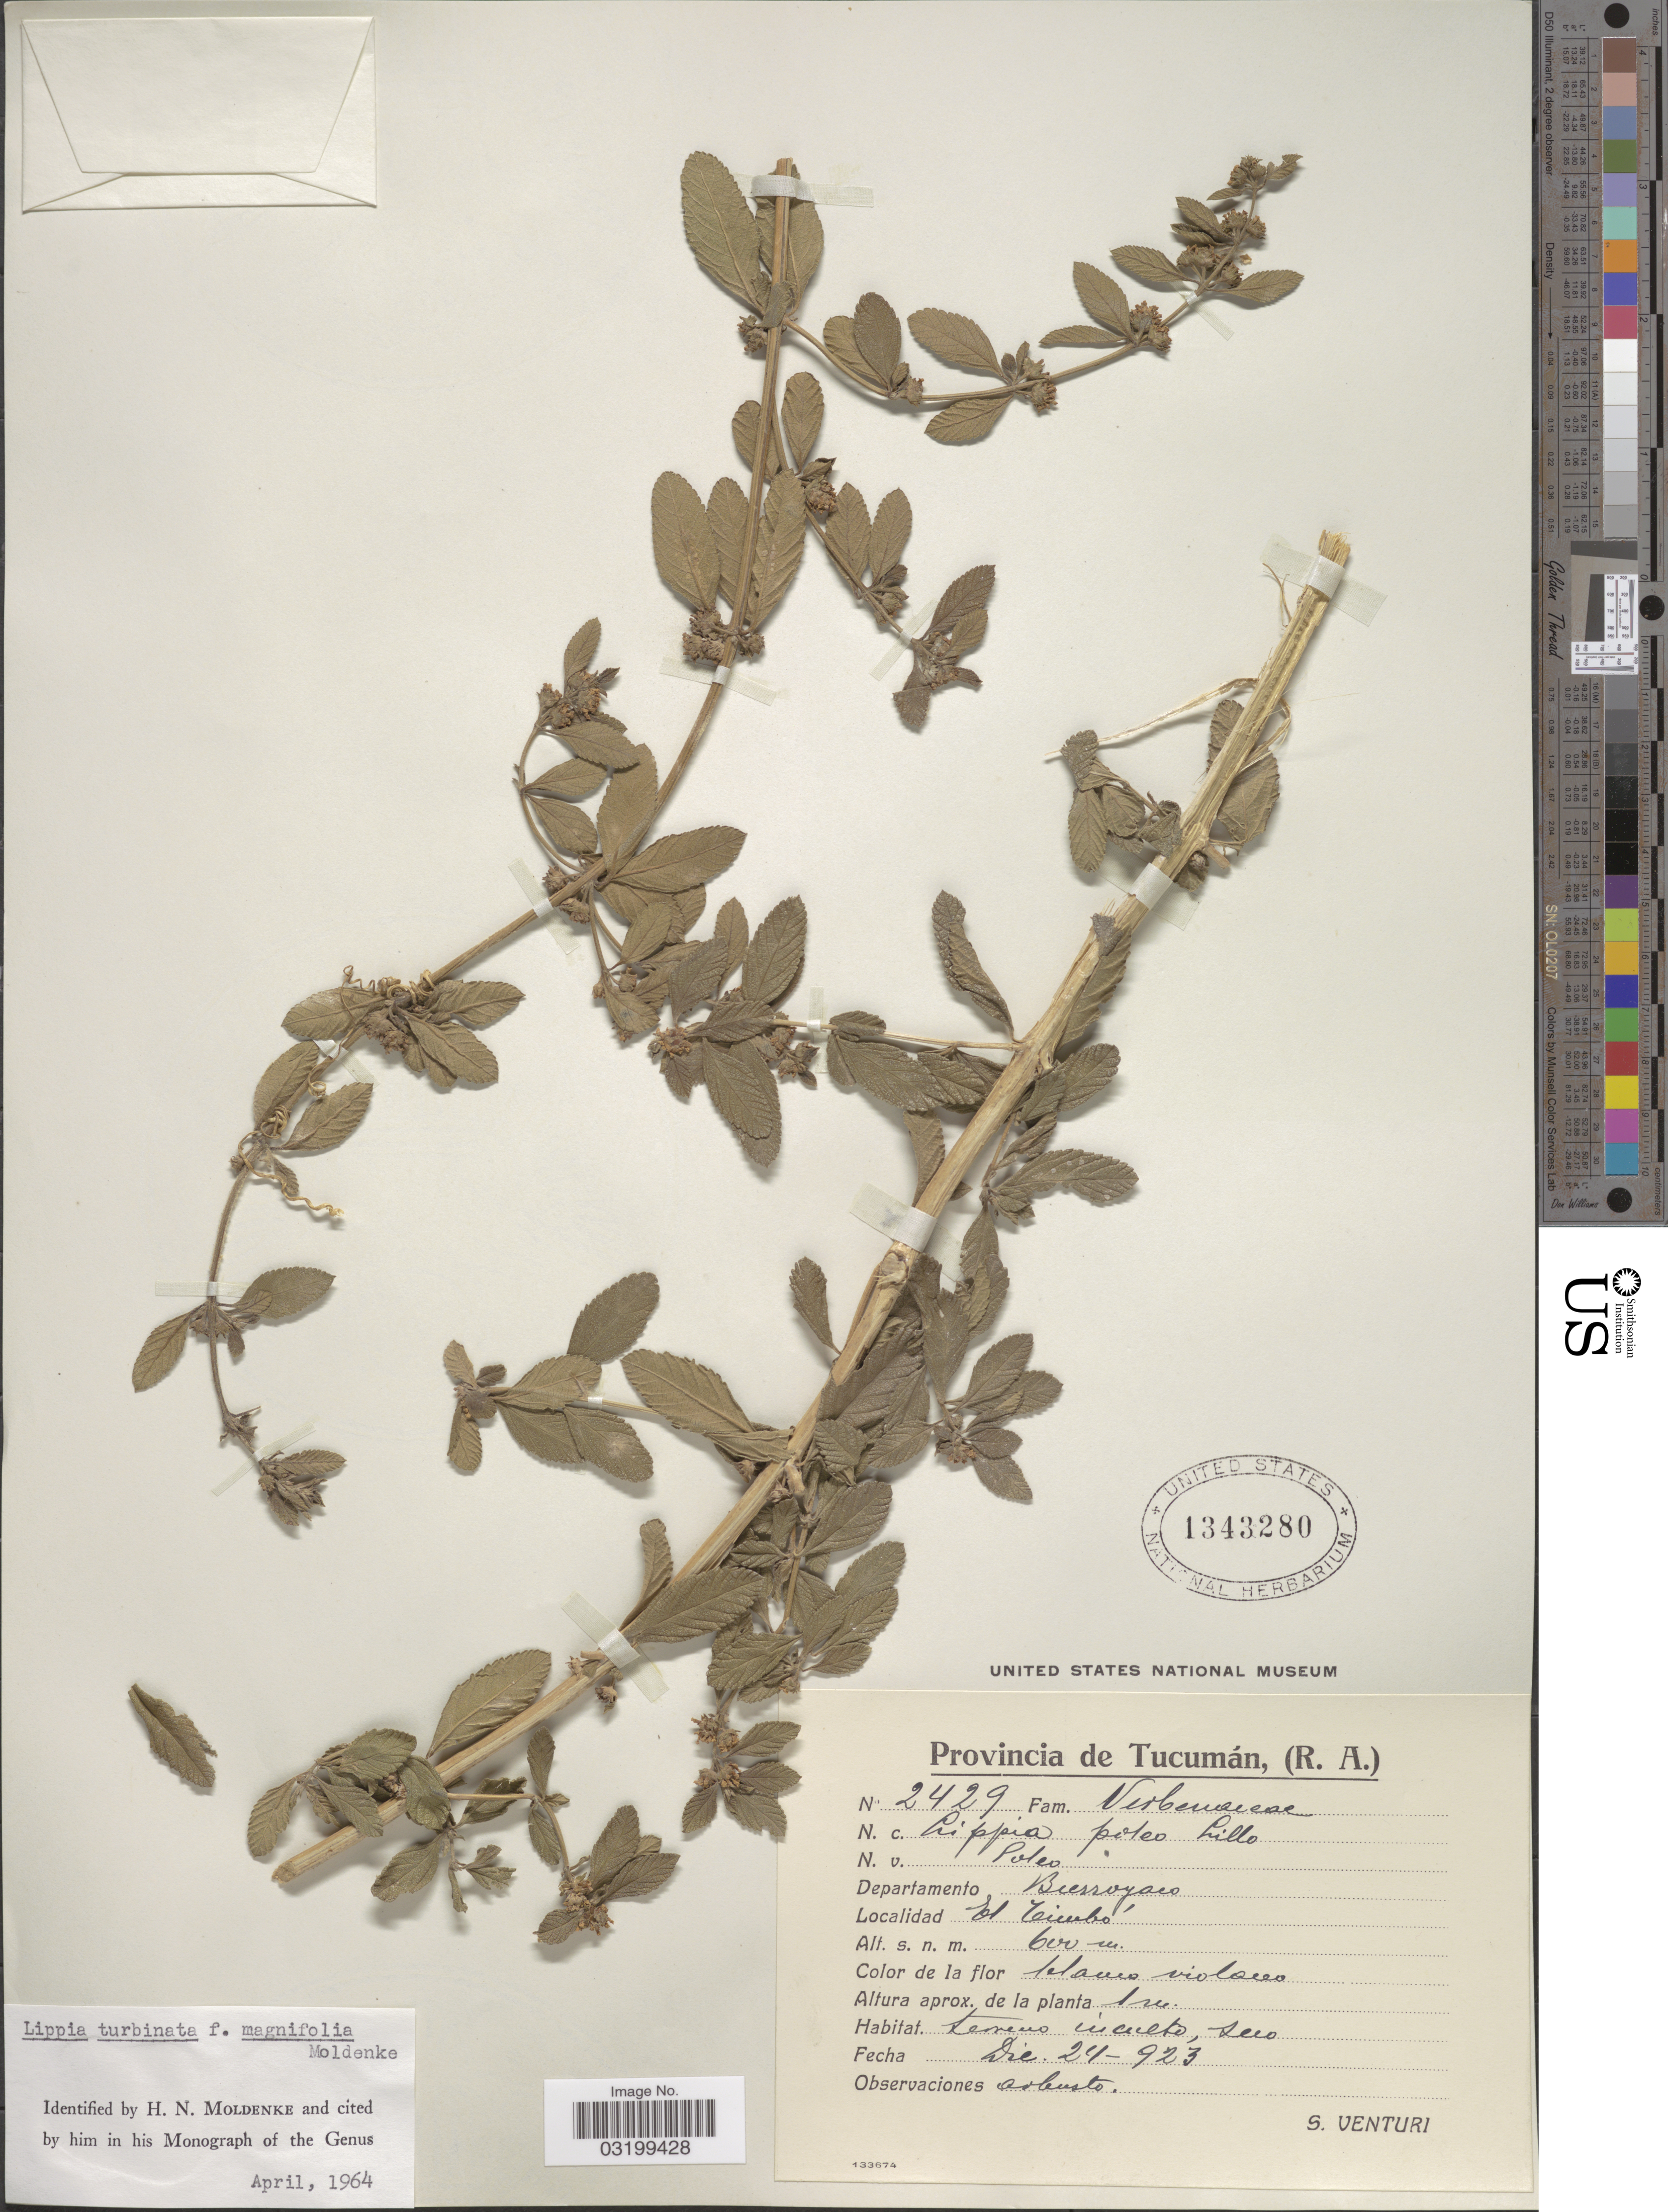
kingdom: Plantae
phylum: Tracheophyta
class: Magnoliopsida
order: Lamiales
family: Verbenaceae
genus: Lippia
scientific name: Lippia turbinata f. magnifolia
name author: Moldenke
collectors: S. Venturi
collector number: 2429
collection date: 1923-12-24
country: Argentina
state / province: Tucuman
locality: Departamento Burroyaco. El Timbó.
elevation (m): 600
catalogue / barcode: US 1343280